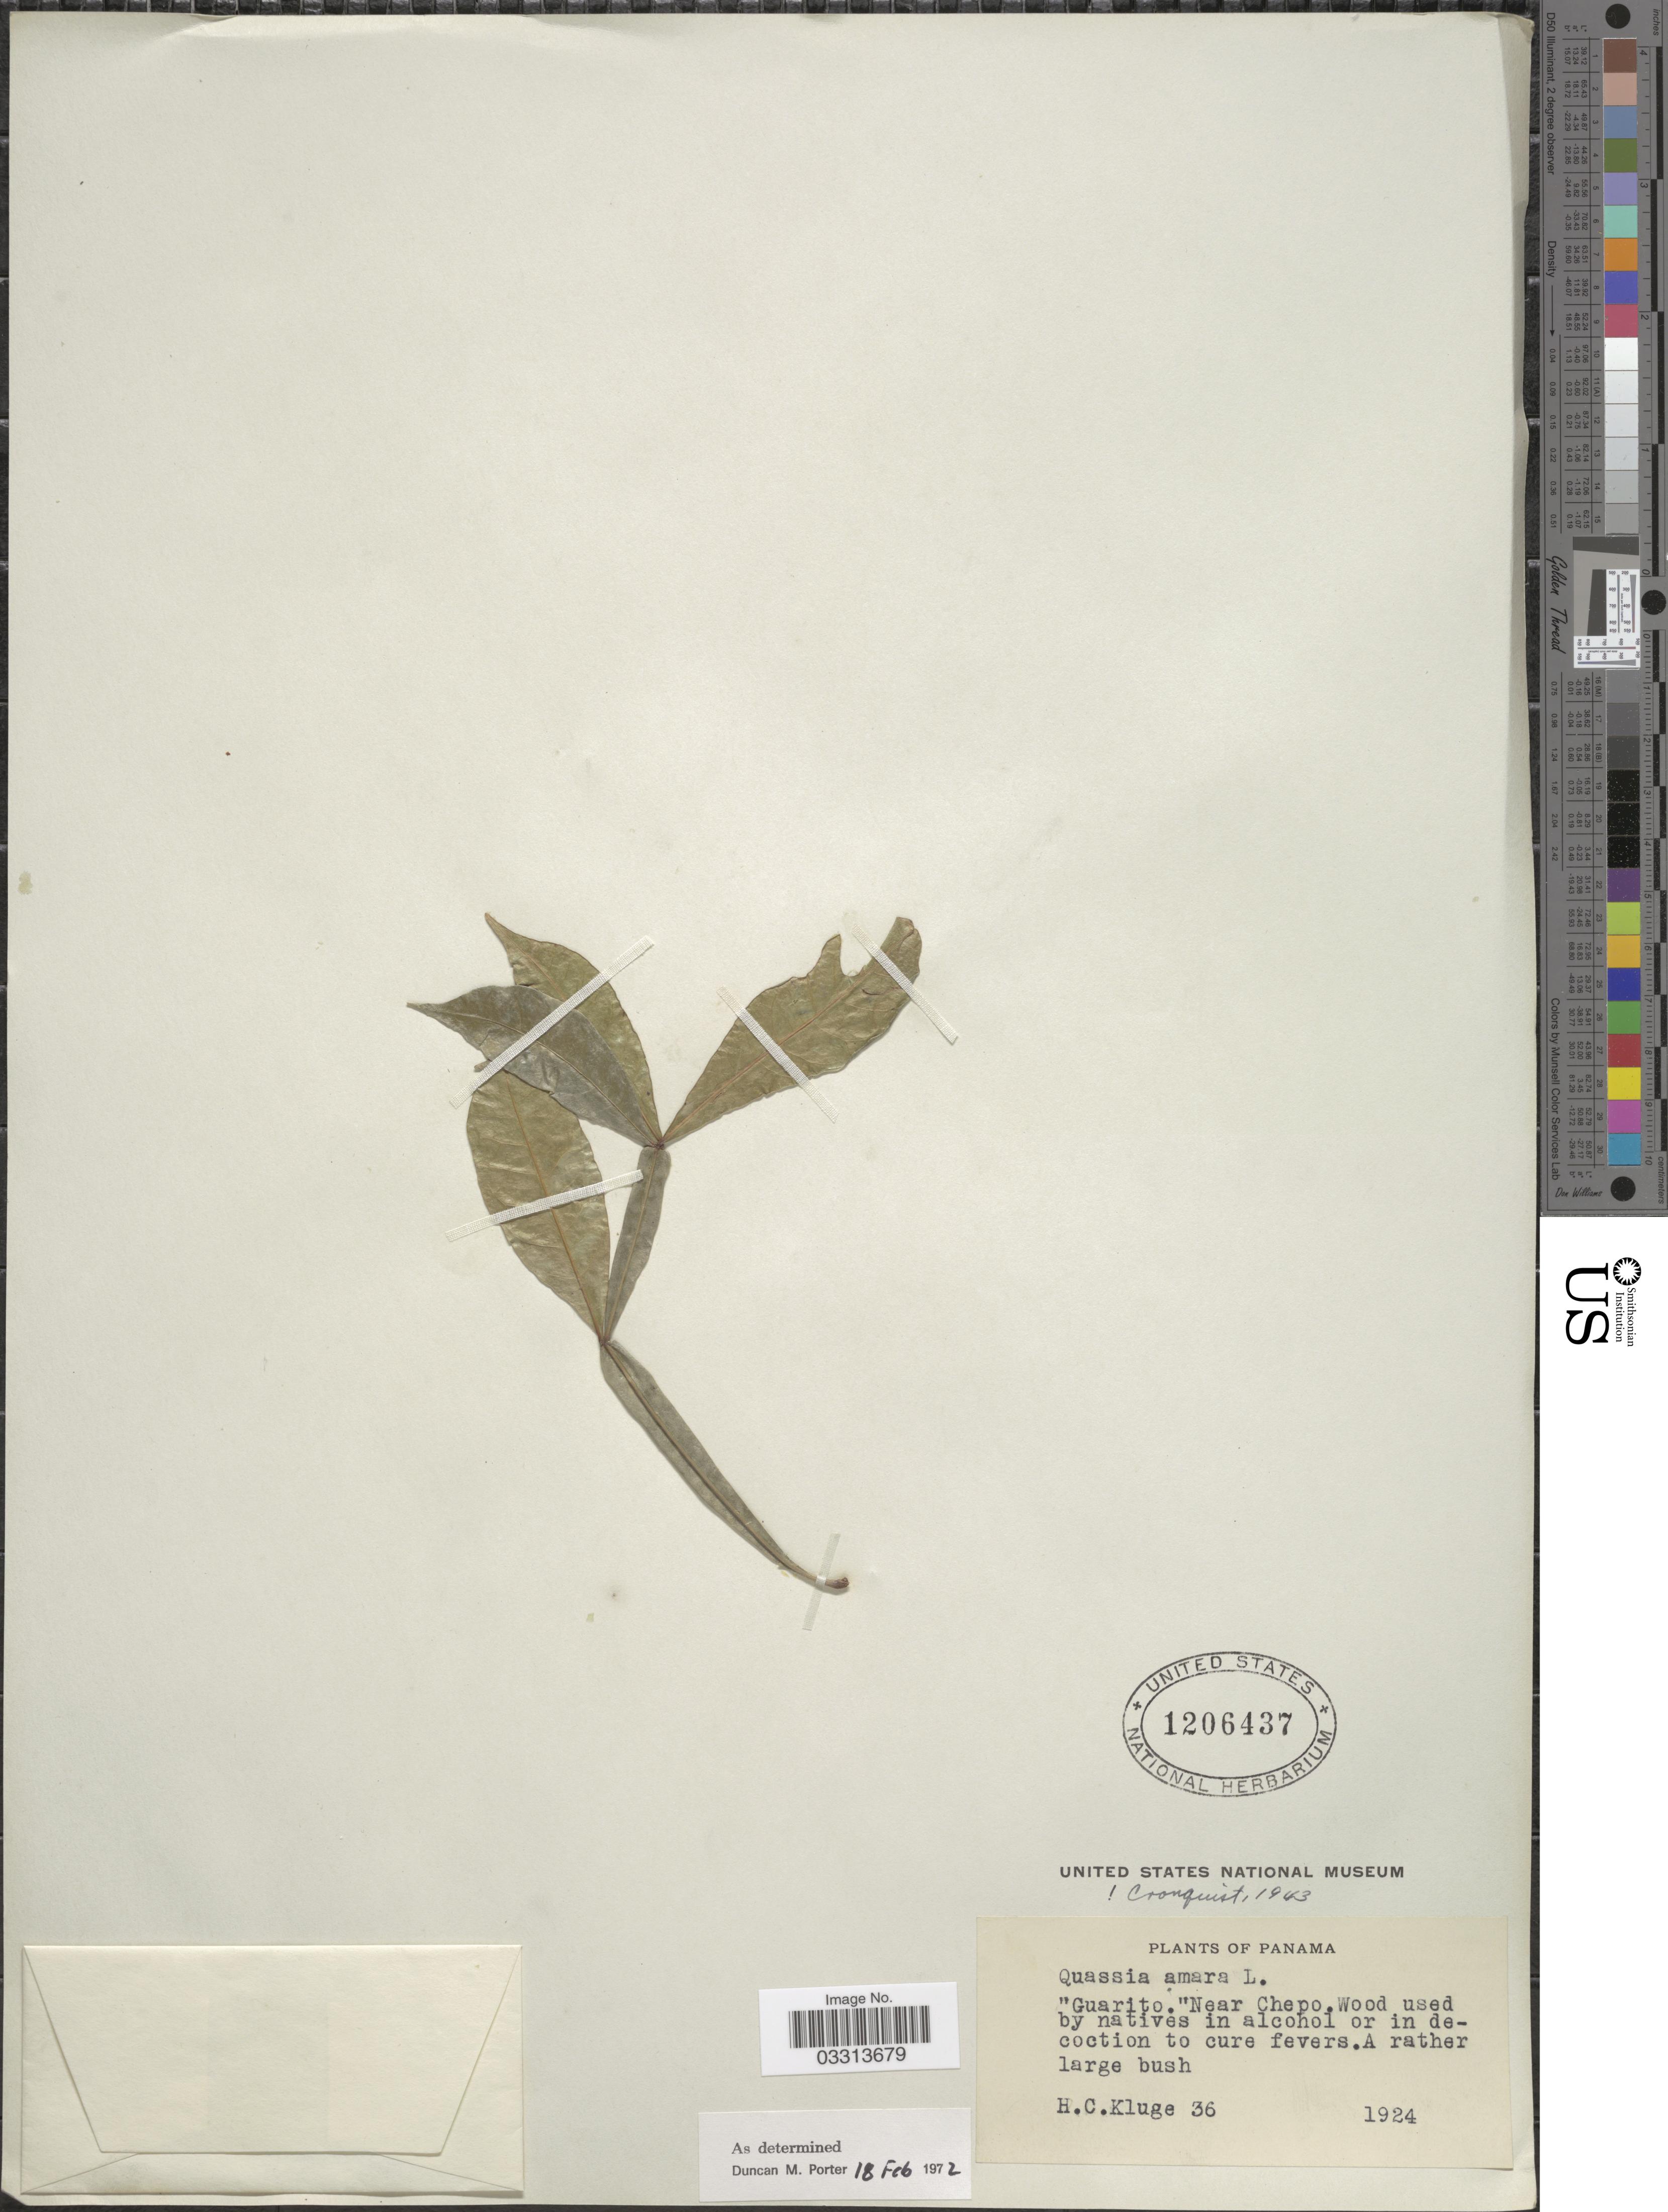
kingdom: Plantae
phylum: Tracheophyta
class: Magnoliopsida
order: Sapindales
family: Simaroubaceae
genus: Quassia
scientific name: Quassia amara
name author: L.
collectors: H. C. Kluge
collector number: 36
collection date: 1924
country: Panama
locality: Near Chepo.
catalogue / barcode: US 1206437